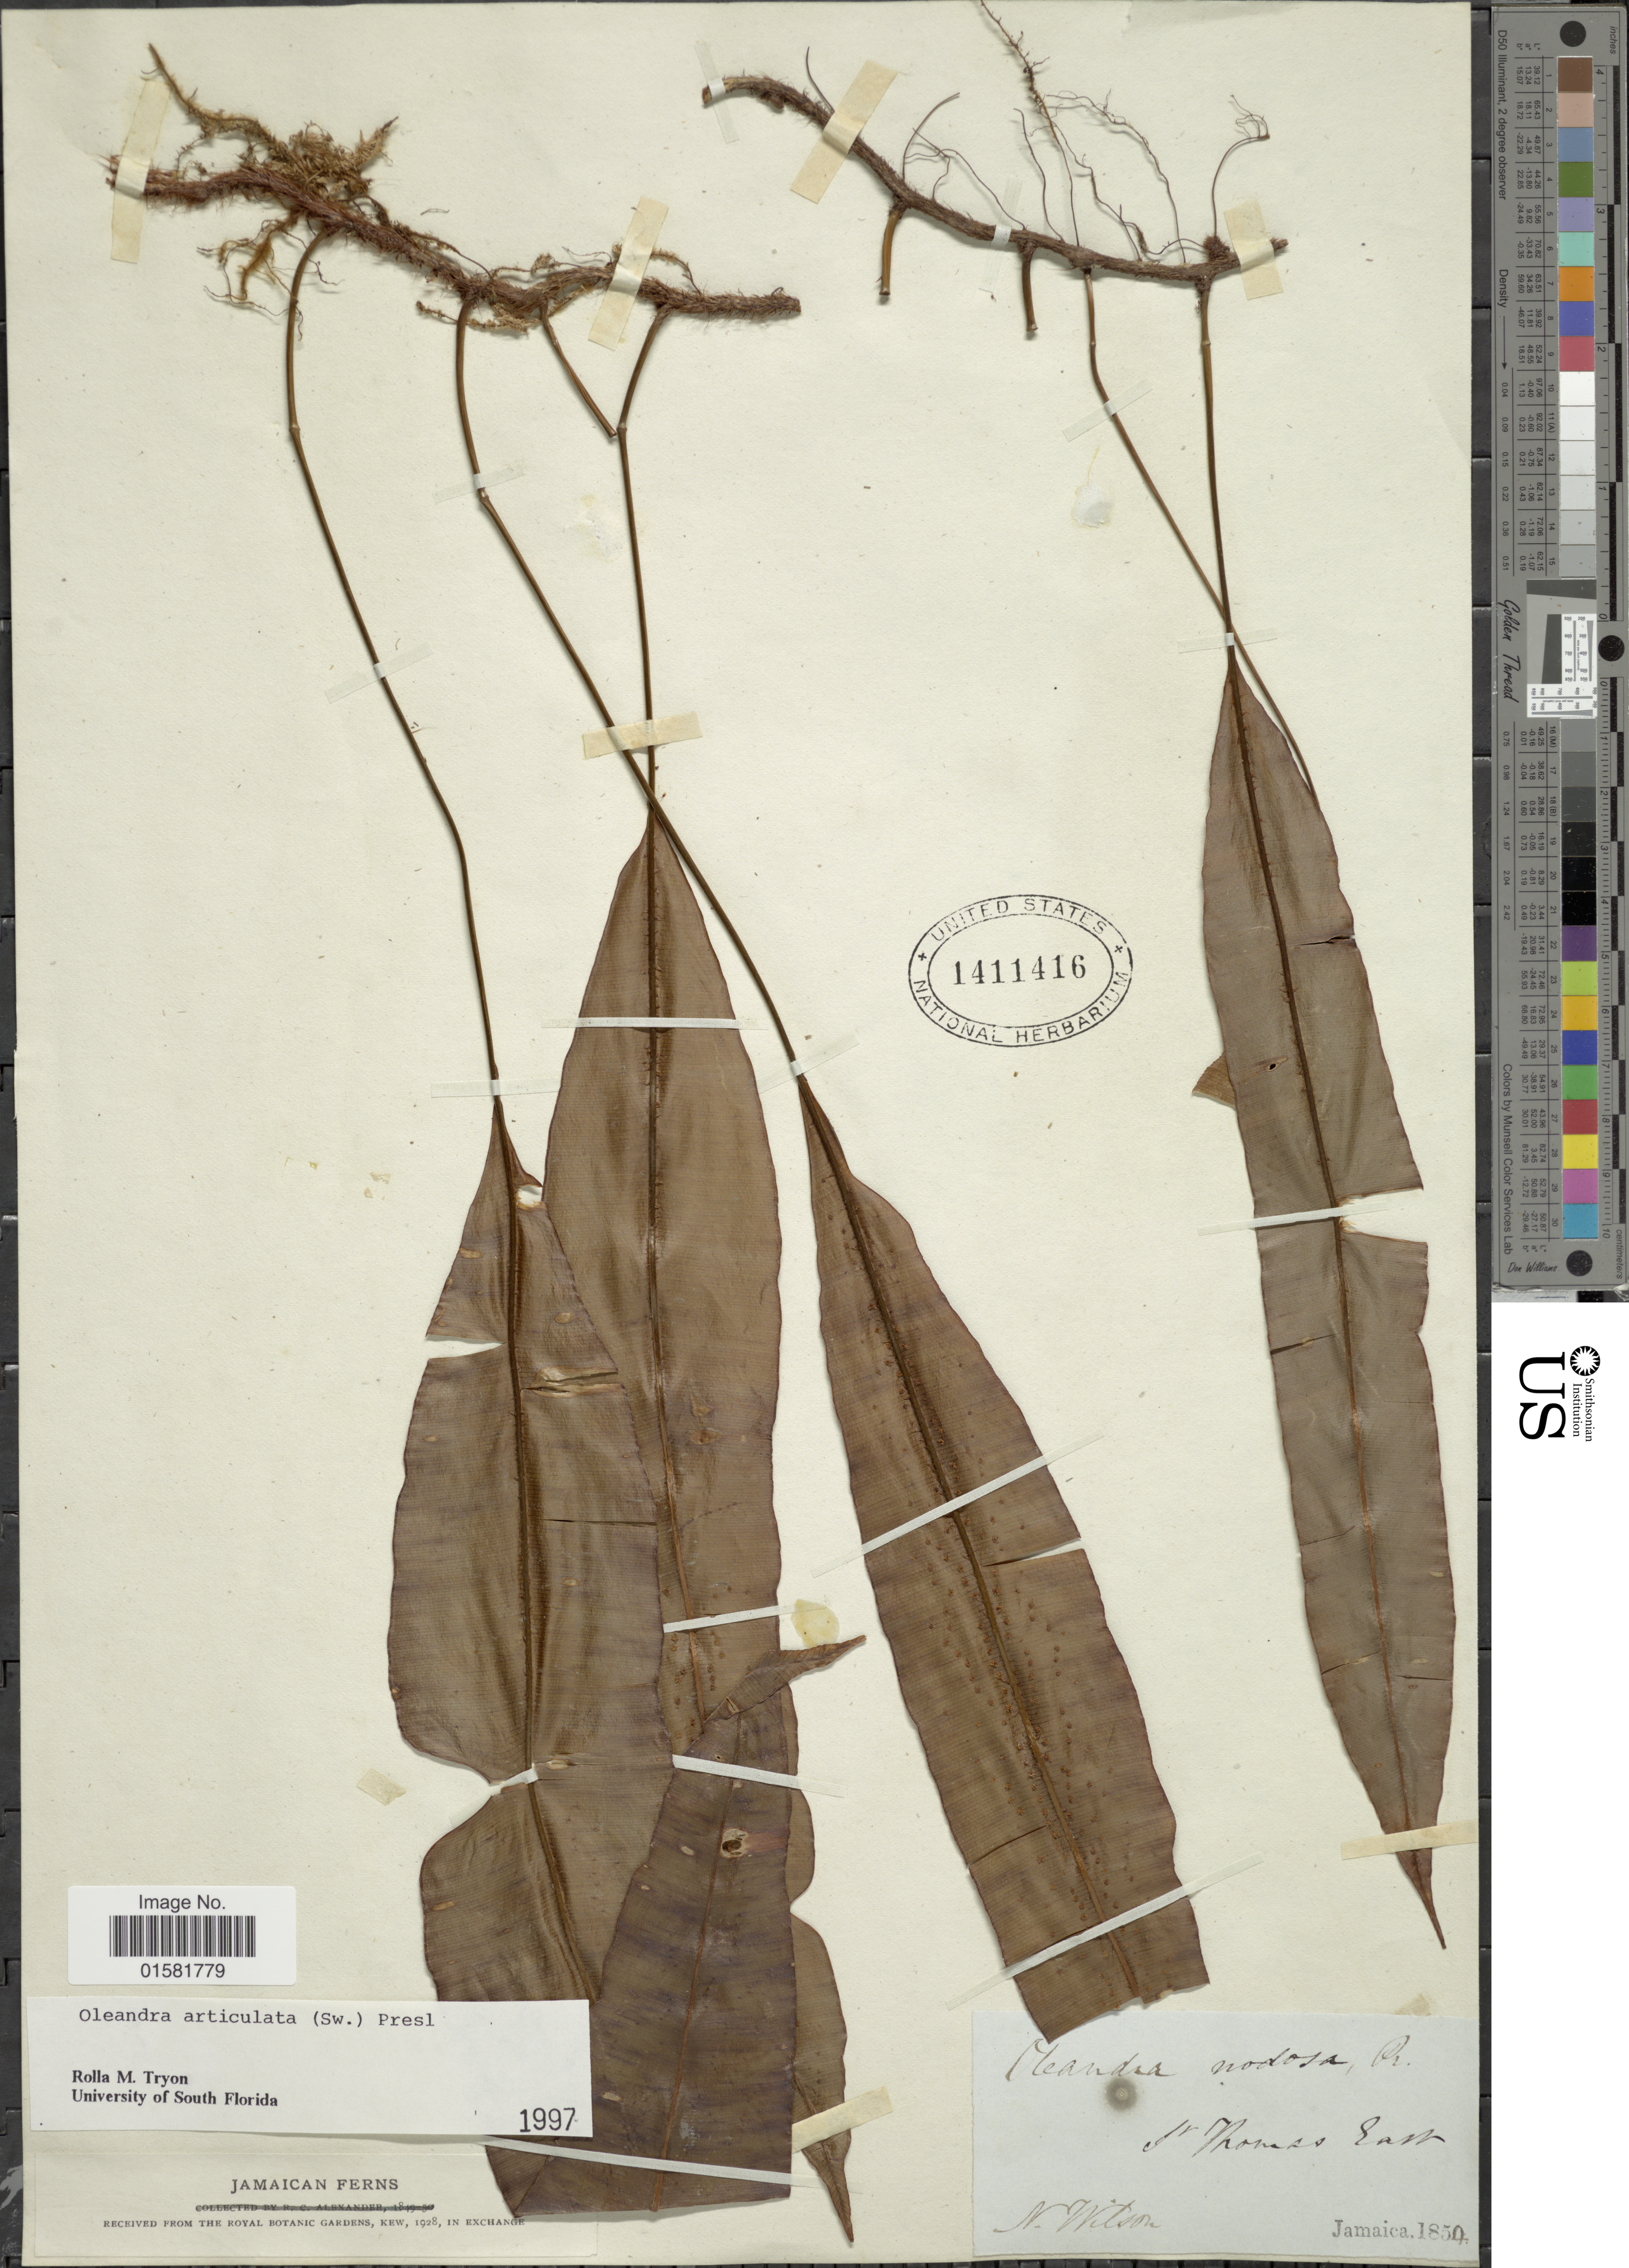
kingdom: Plantae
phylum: Tracheophyta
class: Polypodiopsida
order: Polypodiales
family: Oleandraceae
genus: Oleandra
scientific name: Oleandra articulata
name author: (Sw.) C. Presl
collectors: N. Wilson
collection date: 1850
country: Jamaica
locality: St. Thomas East, Jamaica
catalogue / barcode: US 1411416